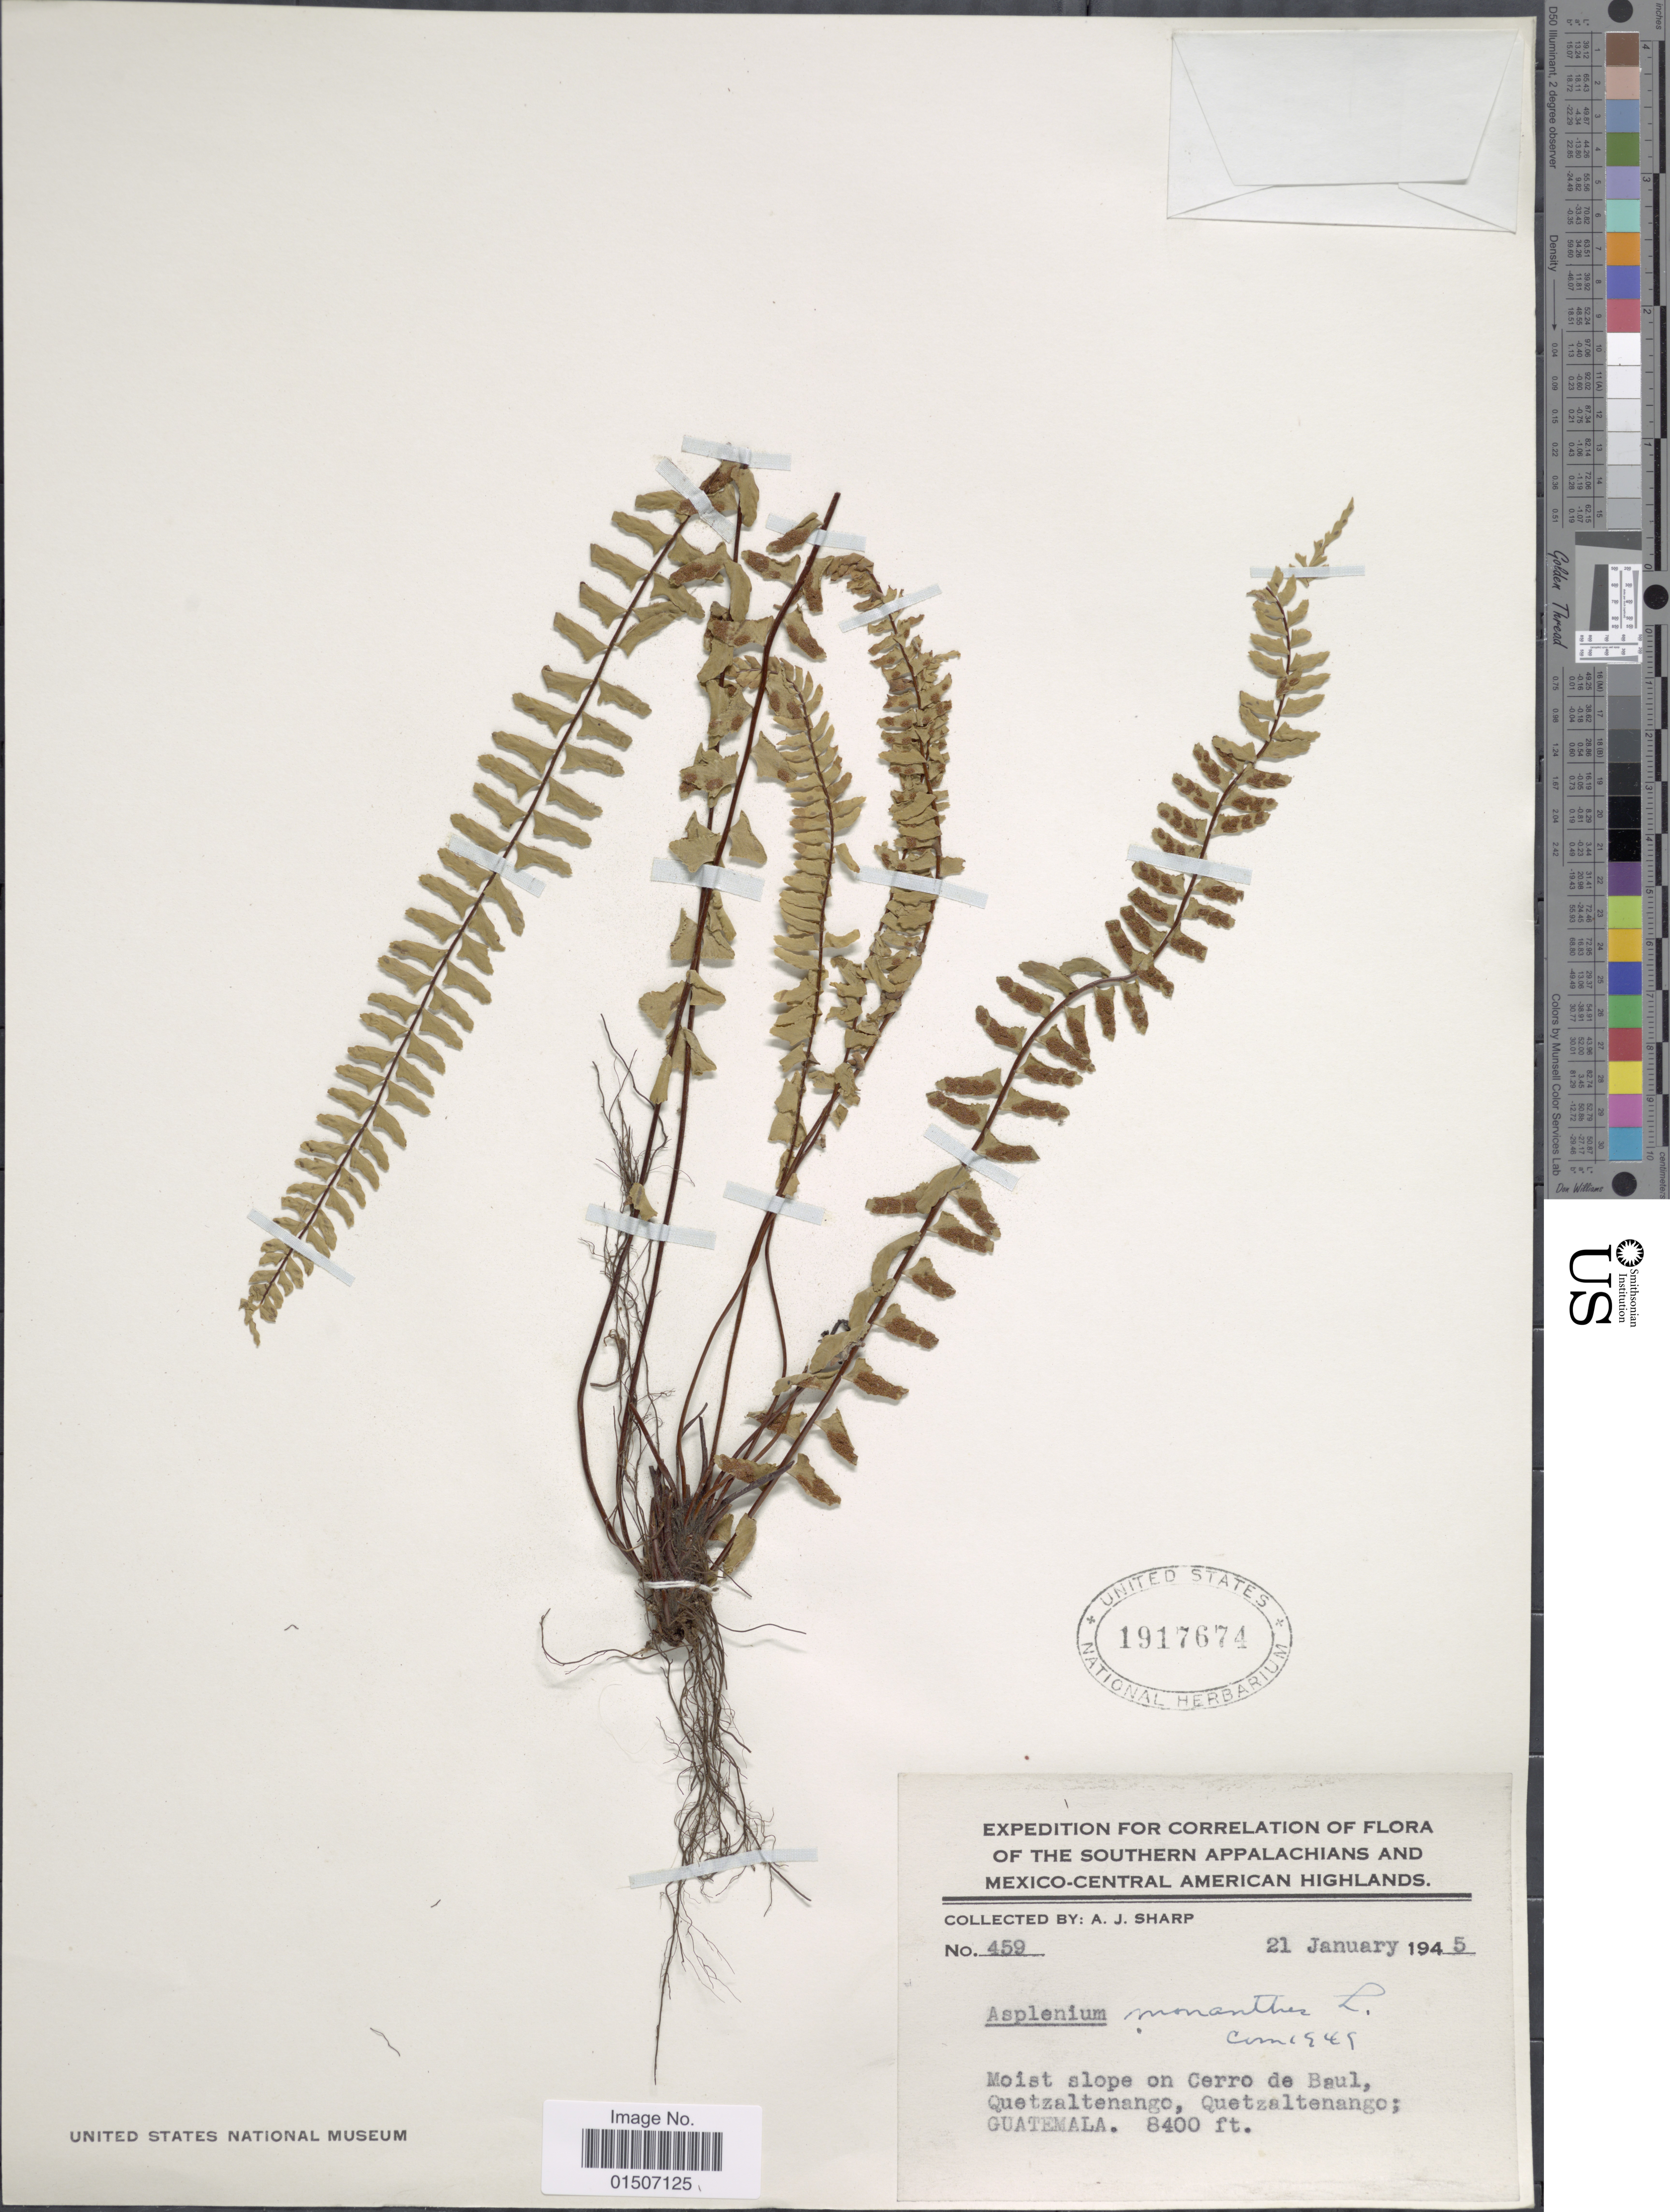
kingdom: Plantae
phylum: Tracheophyta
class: Polypodiopsida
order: Polypodiales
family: Aspleniaceae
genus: Asplenium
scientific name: Asplenium monanthes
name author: L.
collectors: A. J. Sharp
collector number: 459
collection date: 1945-01-21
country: Guatemala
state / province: Quetzaltenango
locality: The Southern Appalachians and Mexico-Central American Highlands, Moist slope on Cerro de Baul, Quezaltenanago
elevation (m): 2560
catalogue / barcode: US 1917674